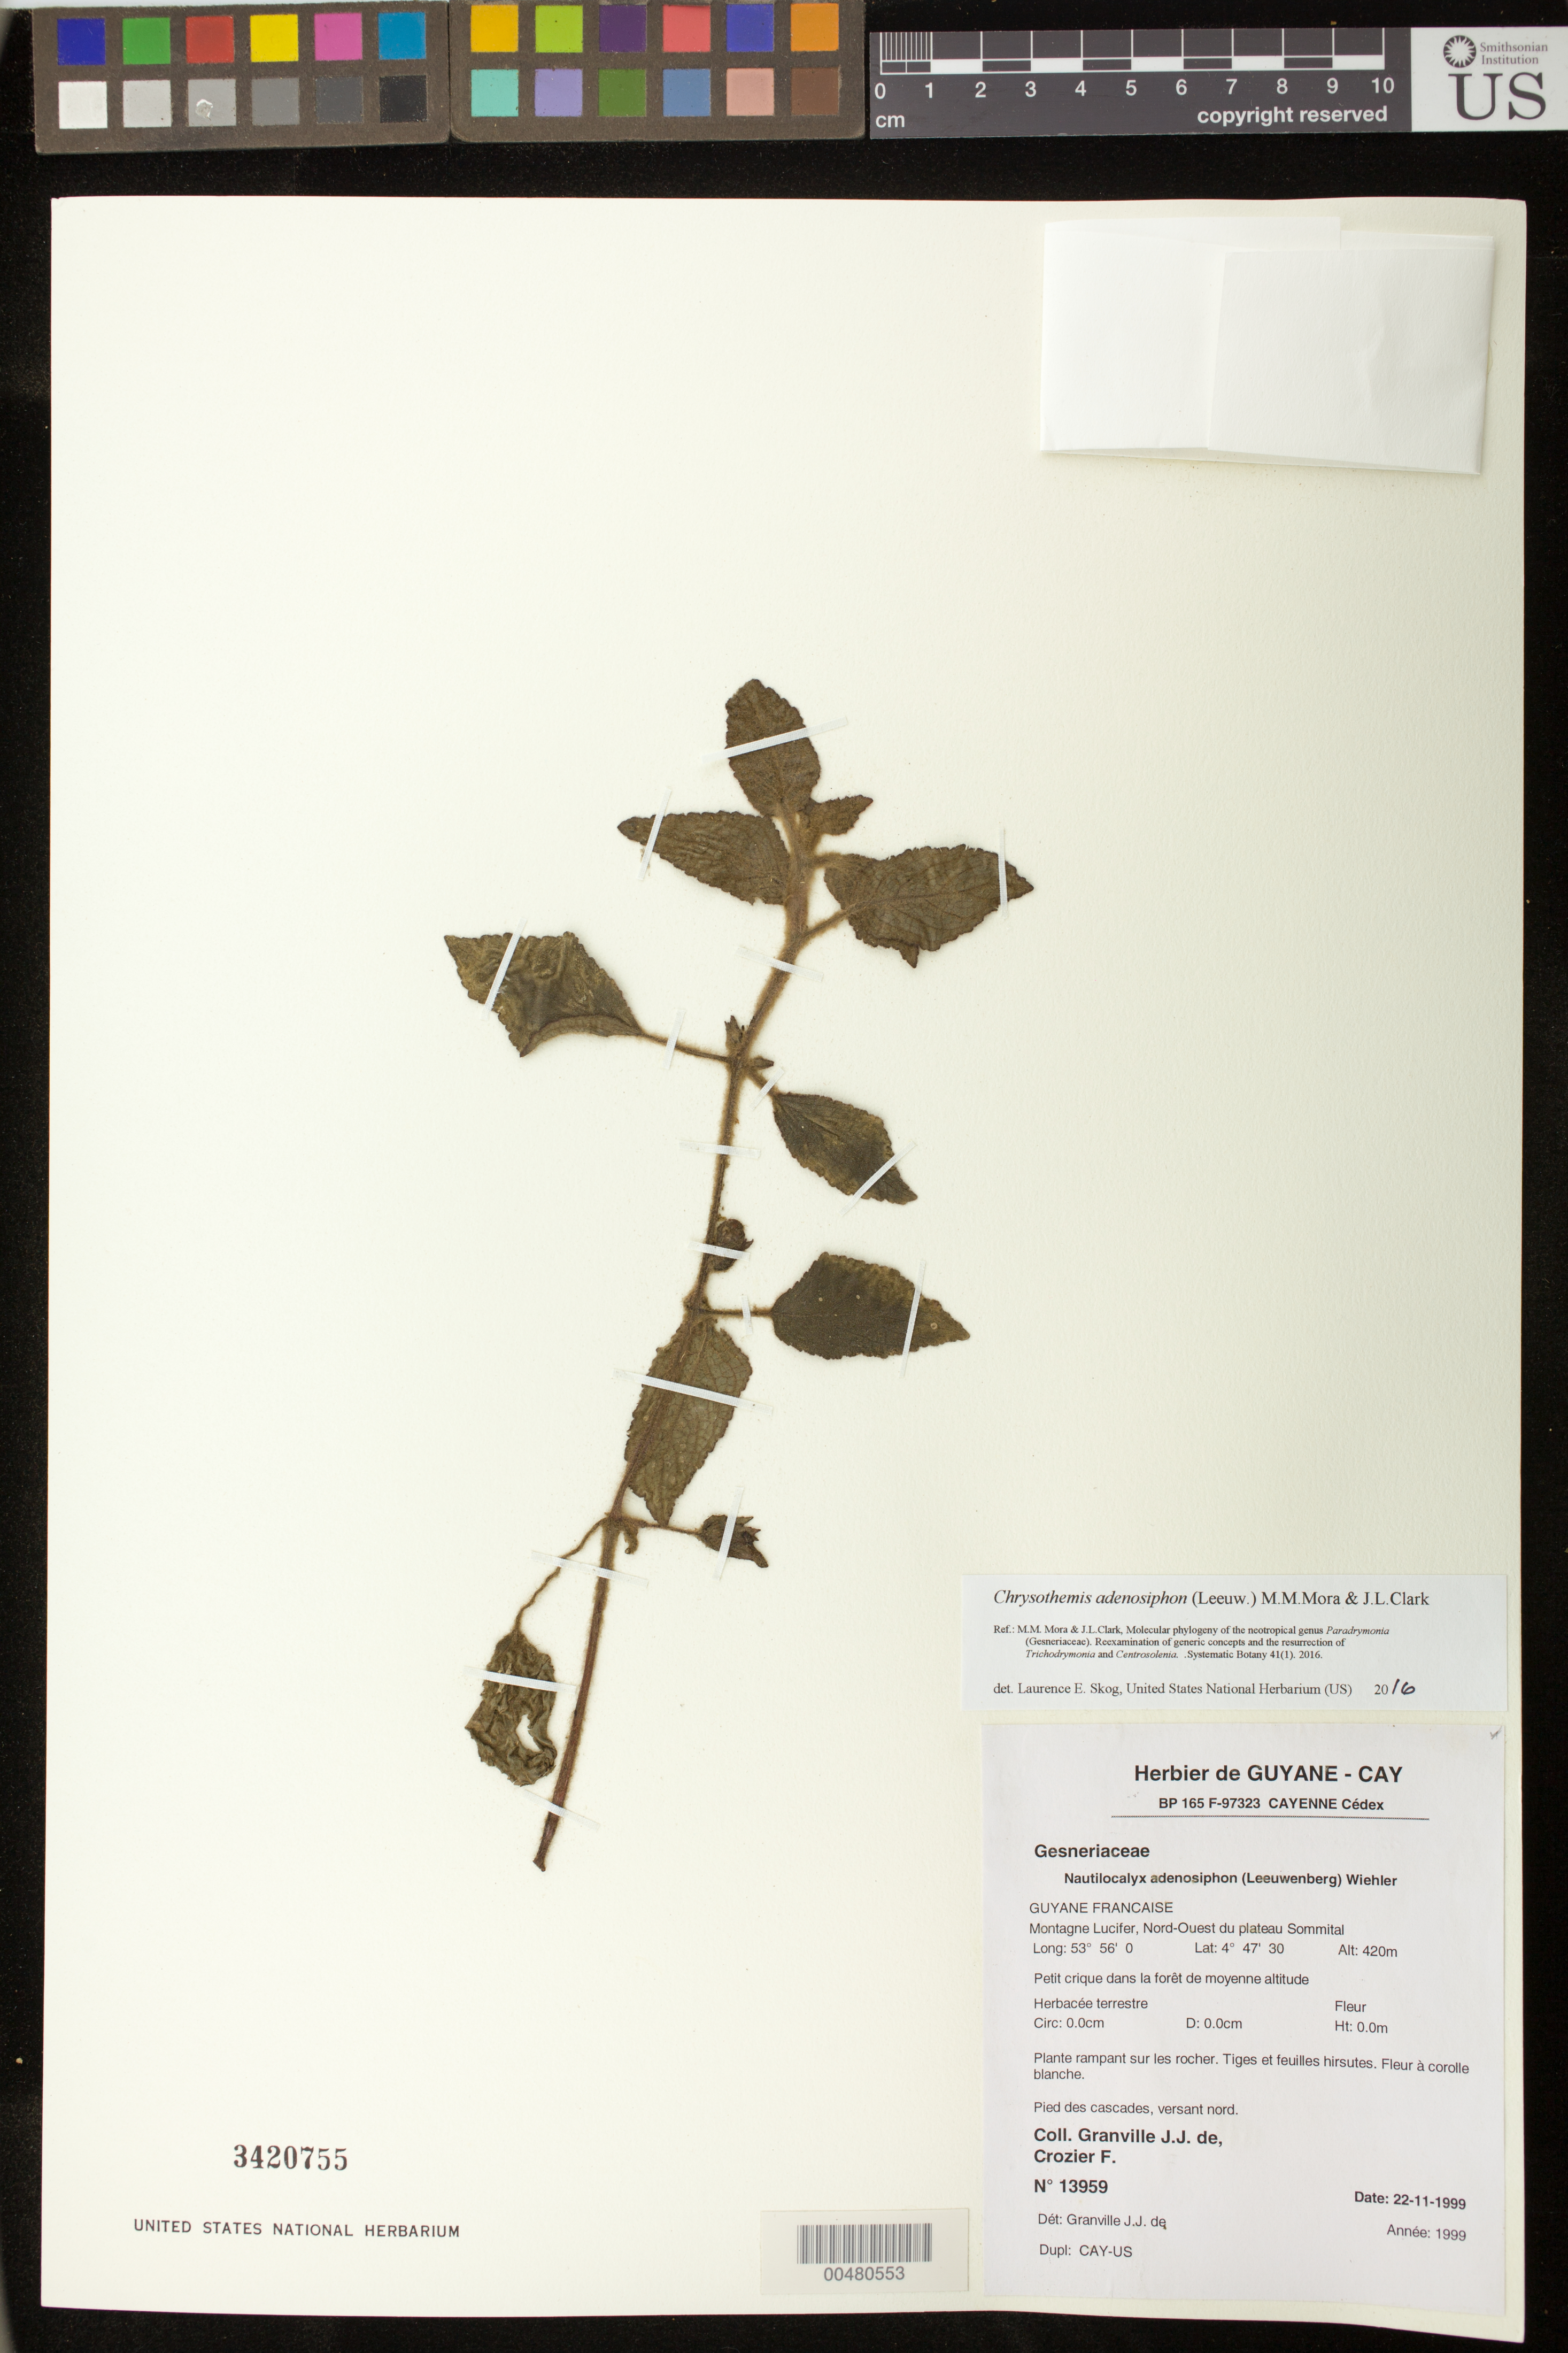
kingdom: Plantae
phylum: Tracheophyta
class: Magnoliopsida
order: Lamiales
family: Gesneriaceae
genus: Chrysothemis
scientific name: Chrysothemis adenosiphon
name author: (Leeuw.) M.M. Mora & J.L. Clark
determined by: Skog, Laurence E.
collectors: J.-J. de Granville & F. Crozier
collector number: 13959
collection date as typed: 22 Nov 1999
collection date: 1999-11-22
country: French Guiana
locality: Montagne Lucifer, Nord-Ouest du plateau Sommital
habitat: Petit crique dans la forêt de moyenne altitude; pied des cascades, versant nord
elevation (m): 420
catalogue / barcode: US 3420755